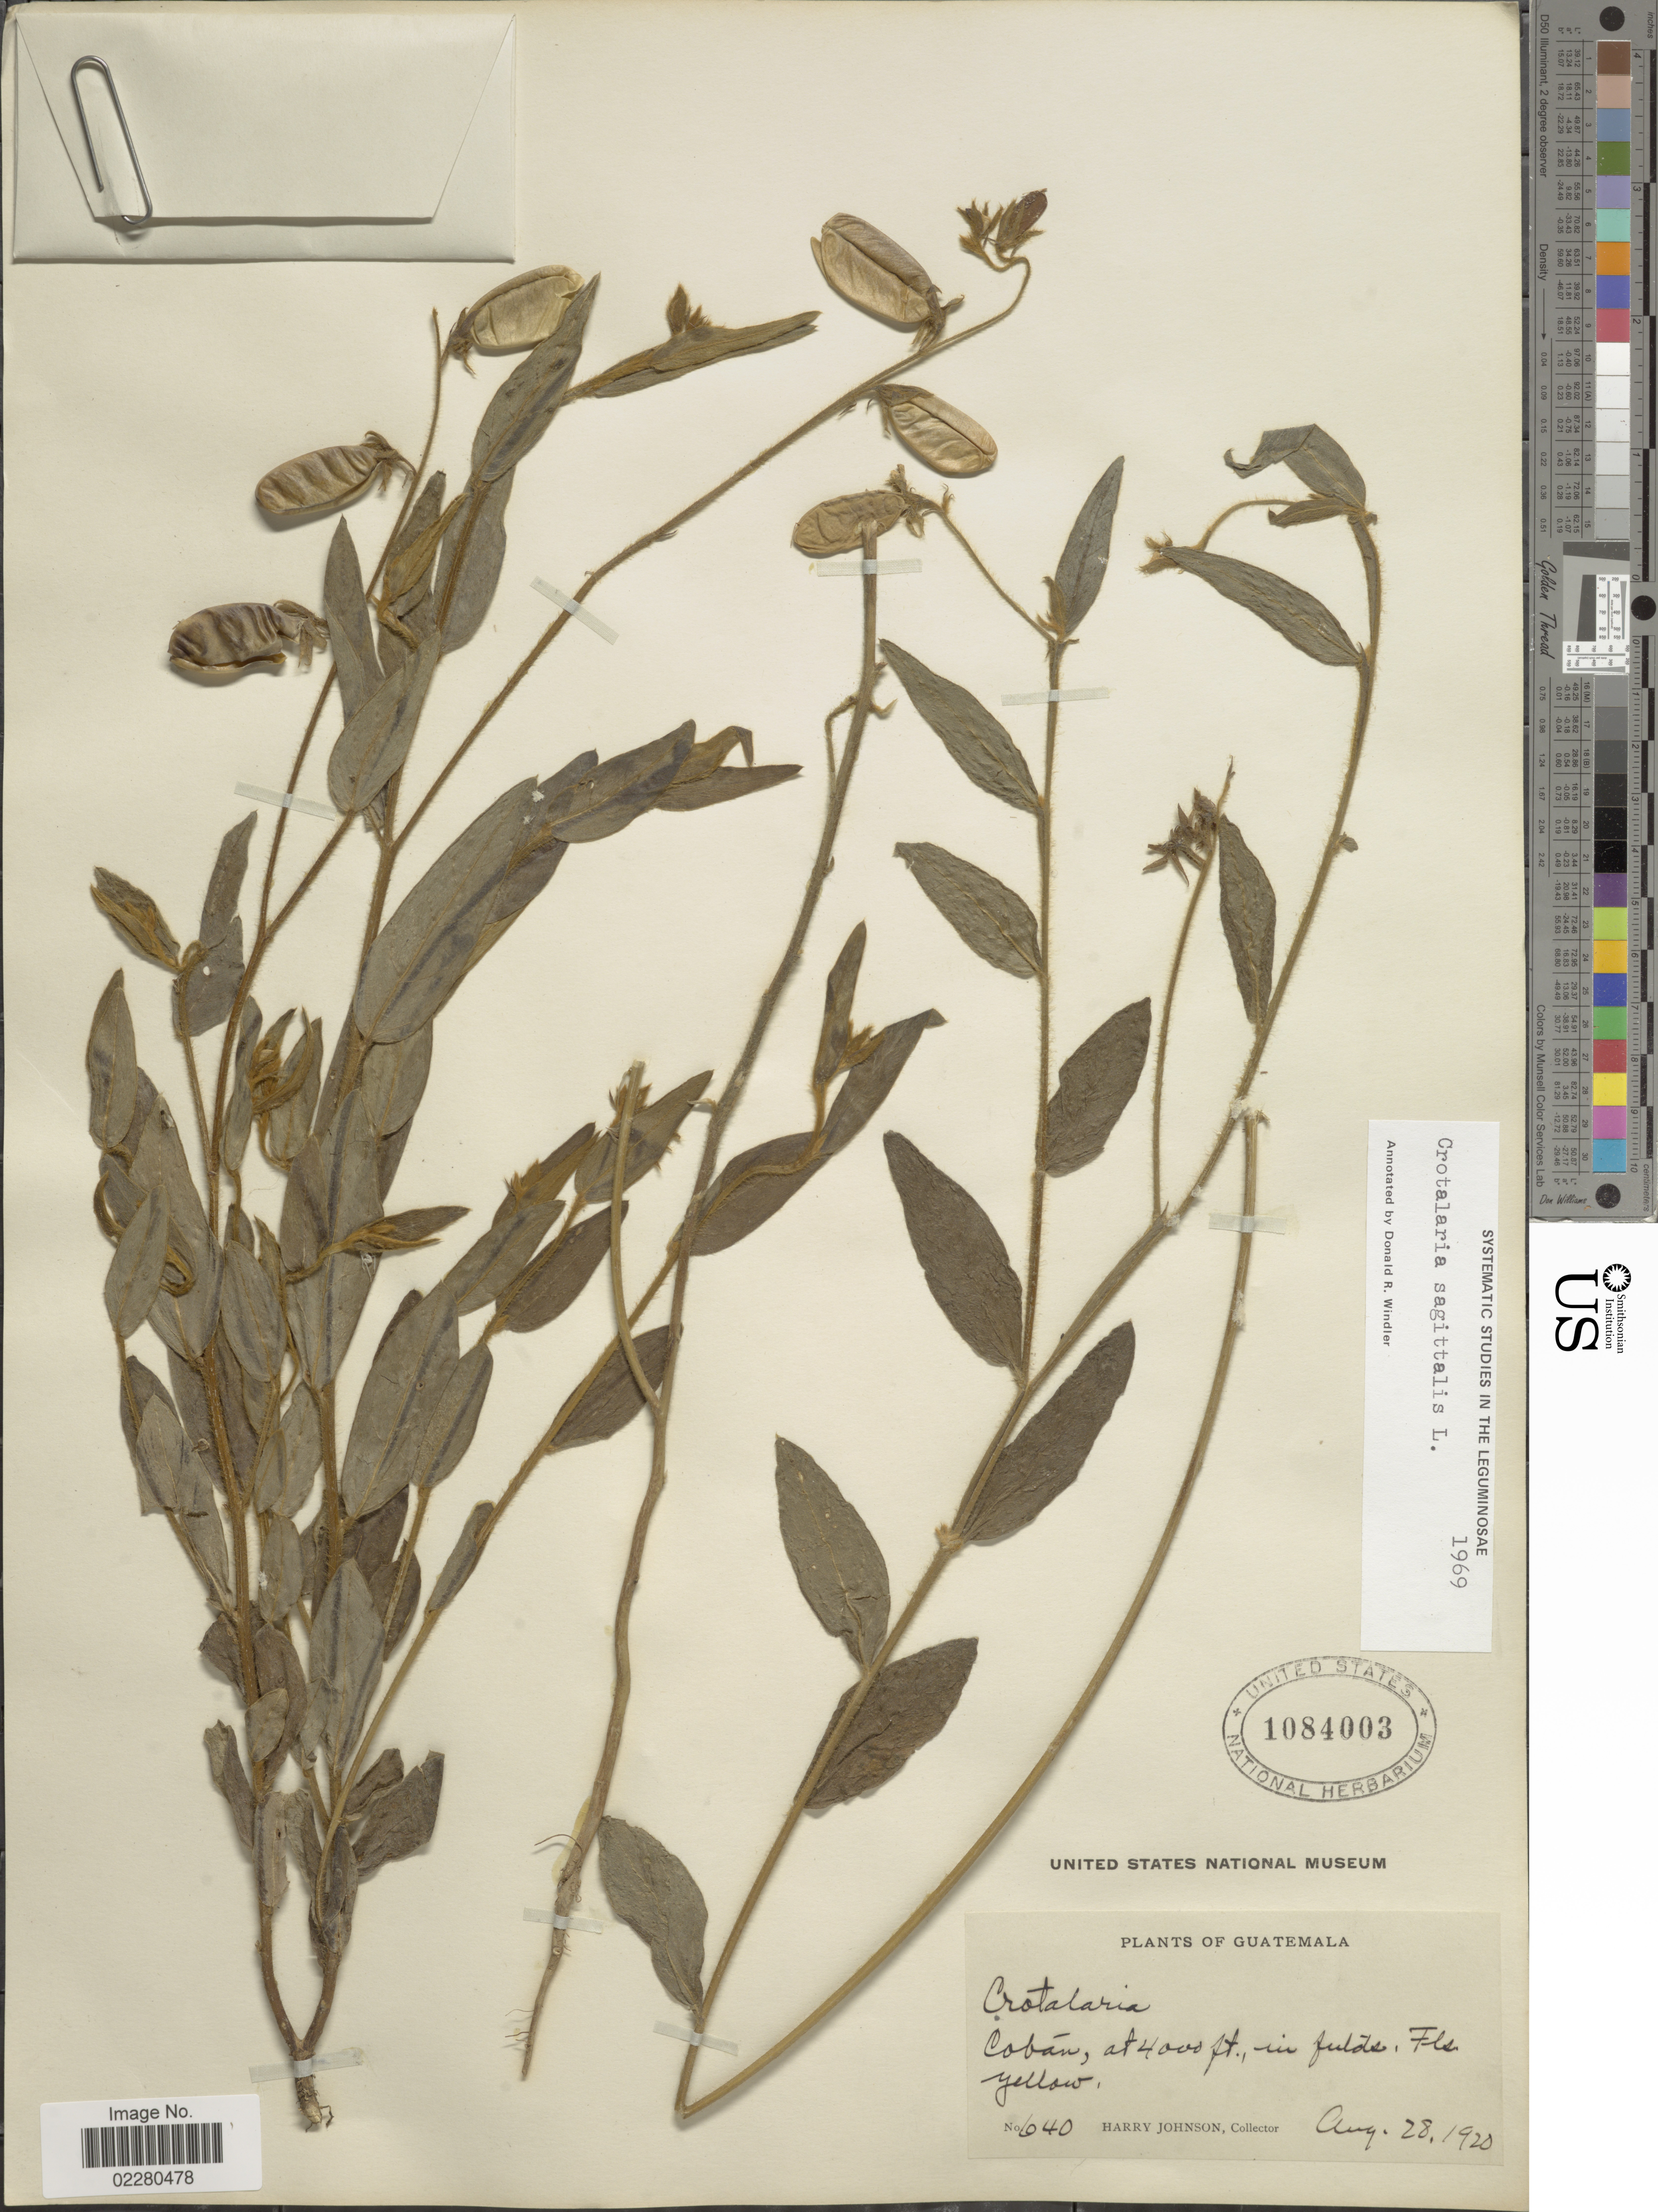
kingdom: Plantae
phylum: Tracheophyta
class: Magnoliopsida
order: Fabales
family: Fabaceae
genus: Crotalaria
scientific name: Crotalaria sagittalis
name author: L.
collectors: H. Johnson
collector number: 640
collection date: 1920-08-28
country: Guatemala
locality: Cobán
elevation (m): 1219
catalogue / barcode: US 1084003